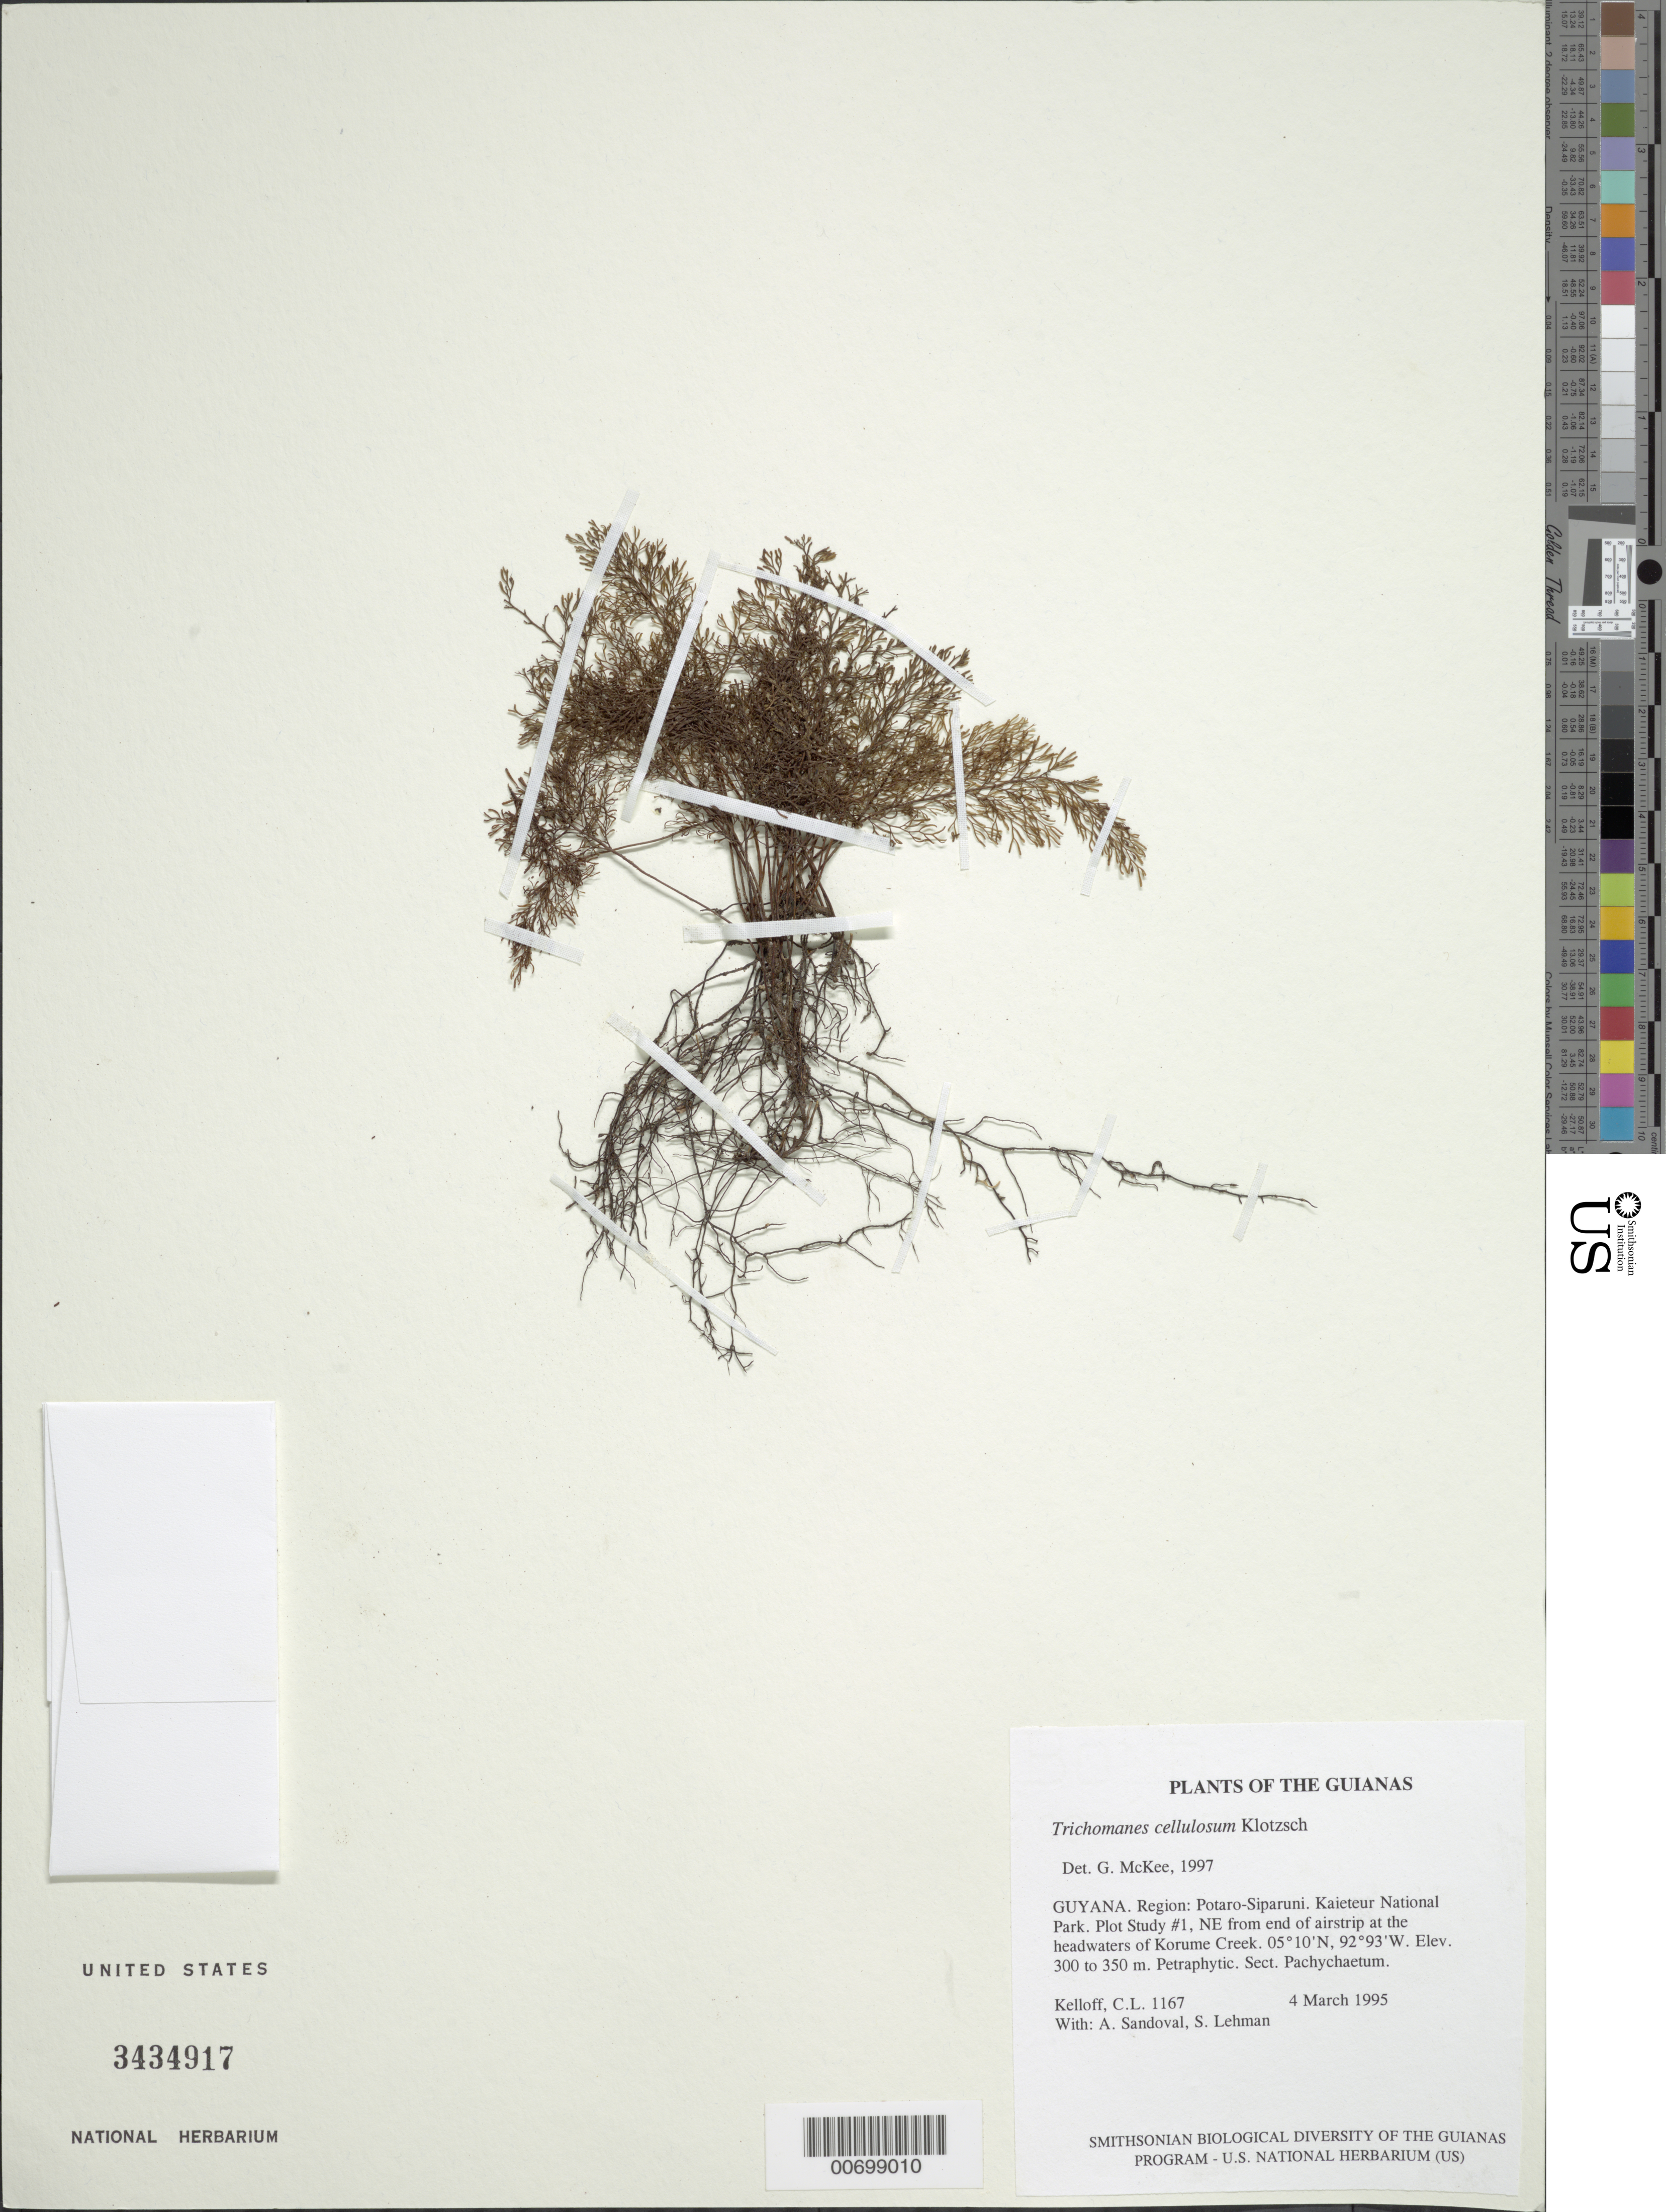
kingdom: Plantae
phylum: Tracheophyta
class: Polypodiopsida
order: Hymenophyllales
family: Hymenophyllaceae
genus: Abrodictyum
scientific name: Abrodictyum cellulosum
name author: (Klotzsch) Ebihara & Dubuisson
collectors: C. L. Kelloff, A. Sandoval & S. Lehman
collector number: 1167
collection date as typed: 4 March 1995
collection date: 1995-03-04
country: Guyana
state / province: Potaro-Siparuni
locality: Kaieteur National Park. Plot Study #1, NE from end of airstrip at the headwaters of Korume Creek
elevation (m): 300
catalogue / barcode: US 3434917